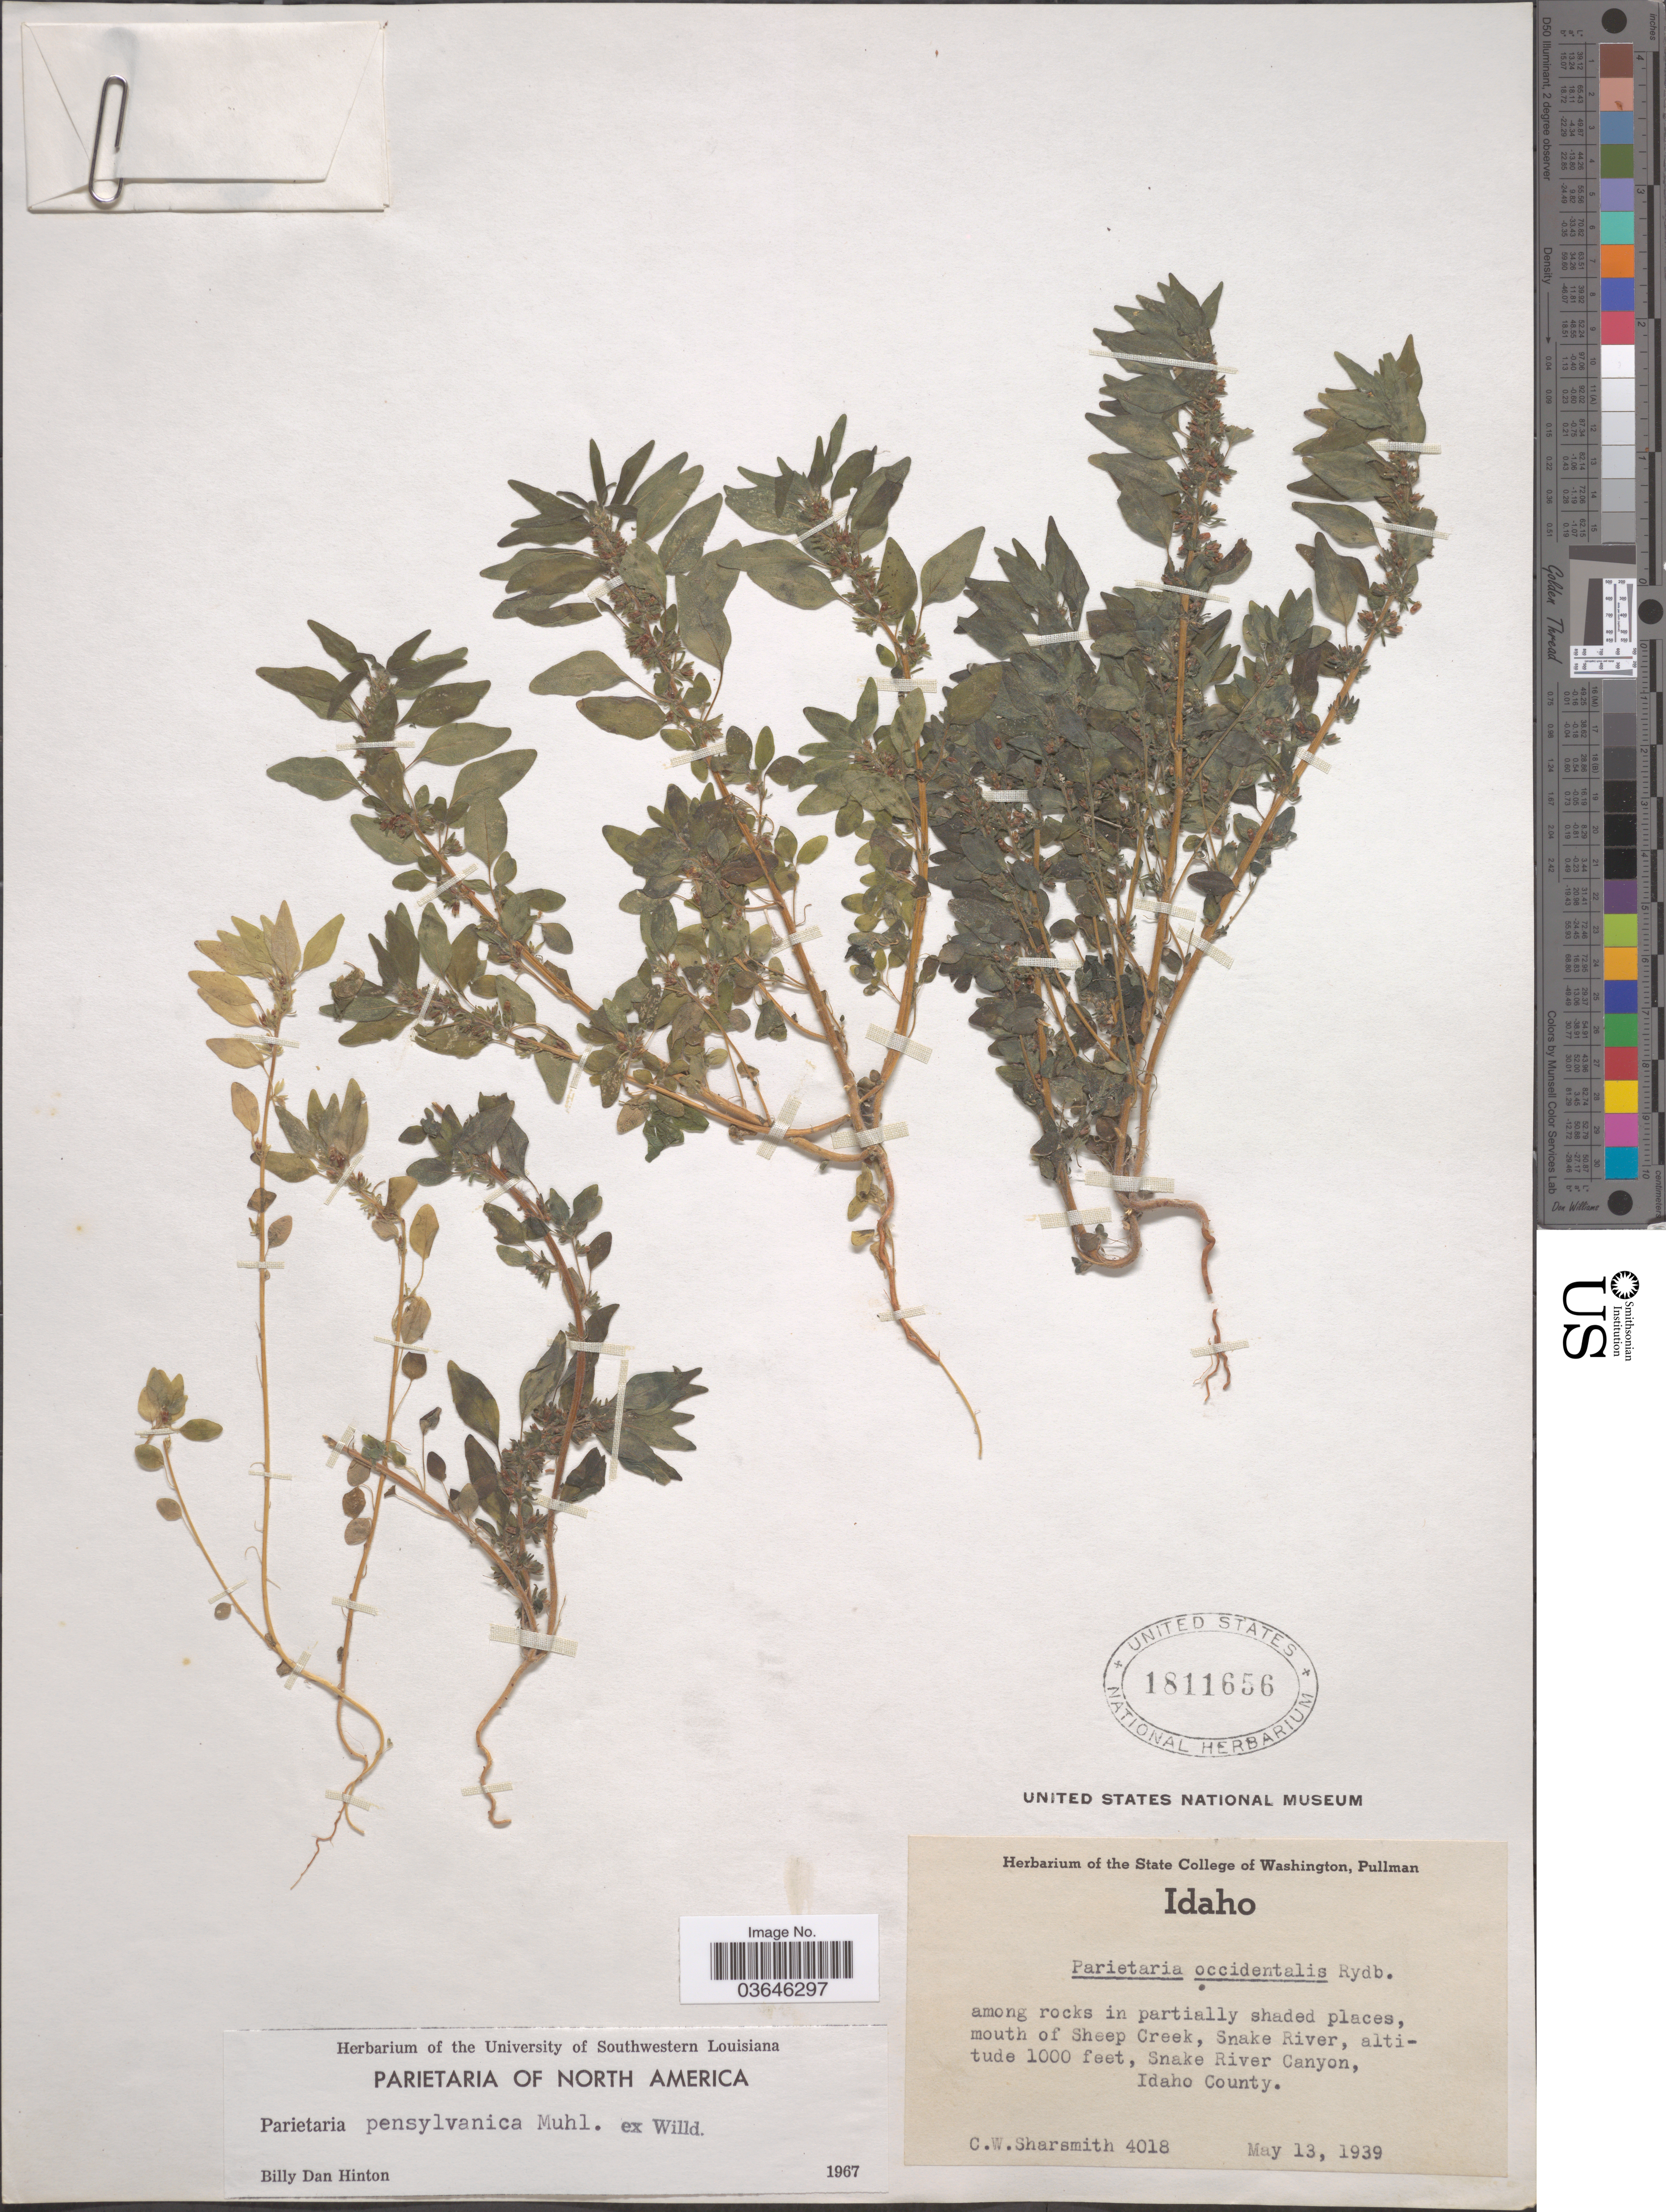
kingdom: Plantae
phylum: Tracheophyta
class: Magnoliopsida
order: Rosales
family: Urticaceae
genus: Parietaria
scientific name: Parietaria pensylvanica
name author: Muhl. ex Willd.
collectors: C. Sharsmith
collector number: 4018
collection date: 1939-05-13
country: United States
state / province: Idaho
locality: Mouth of Sheep Creek, Snake River. Snake River Canyon, Idaho County.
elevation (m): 305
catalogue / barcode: US 1811656